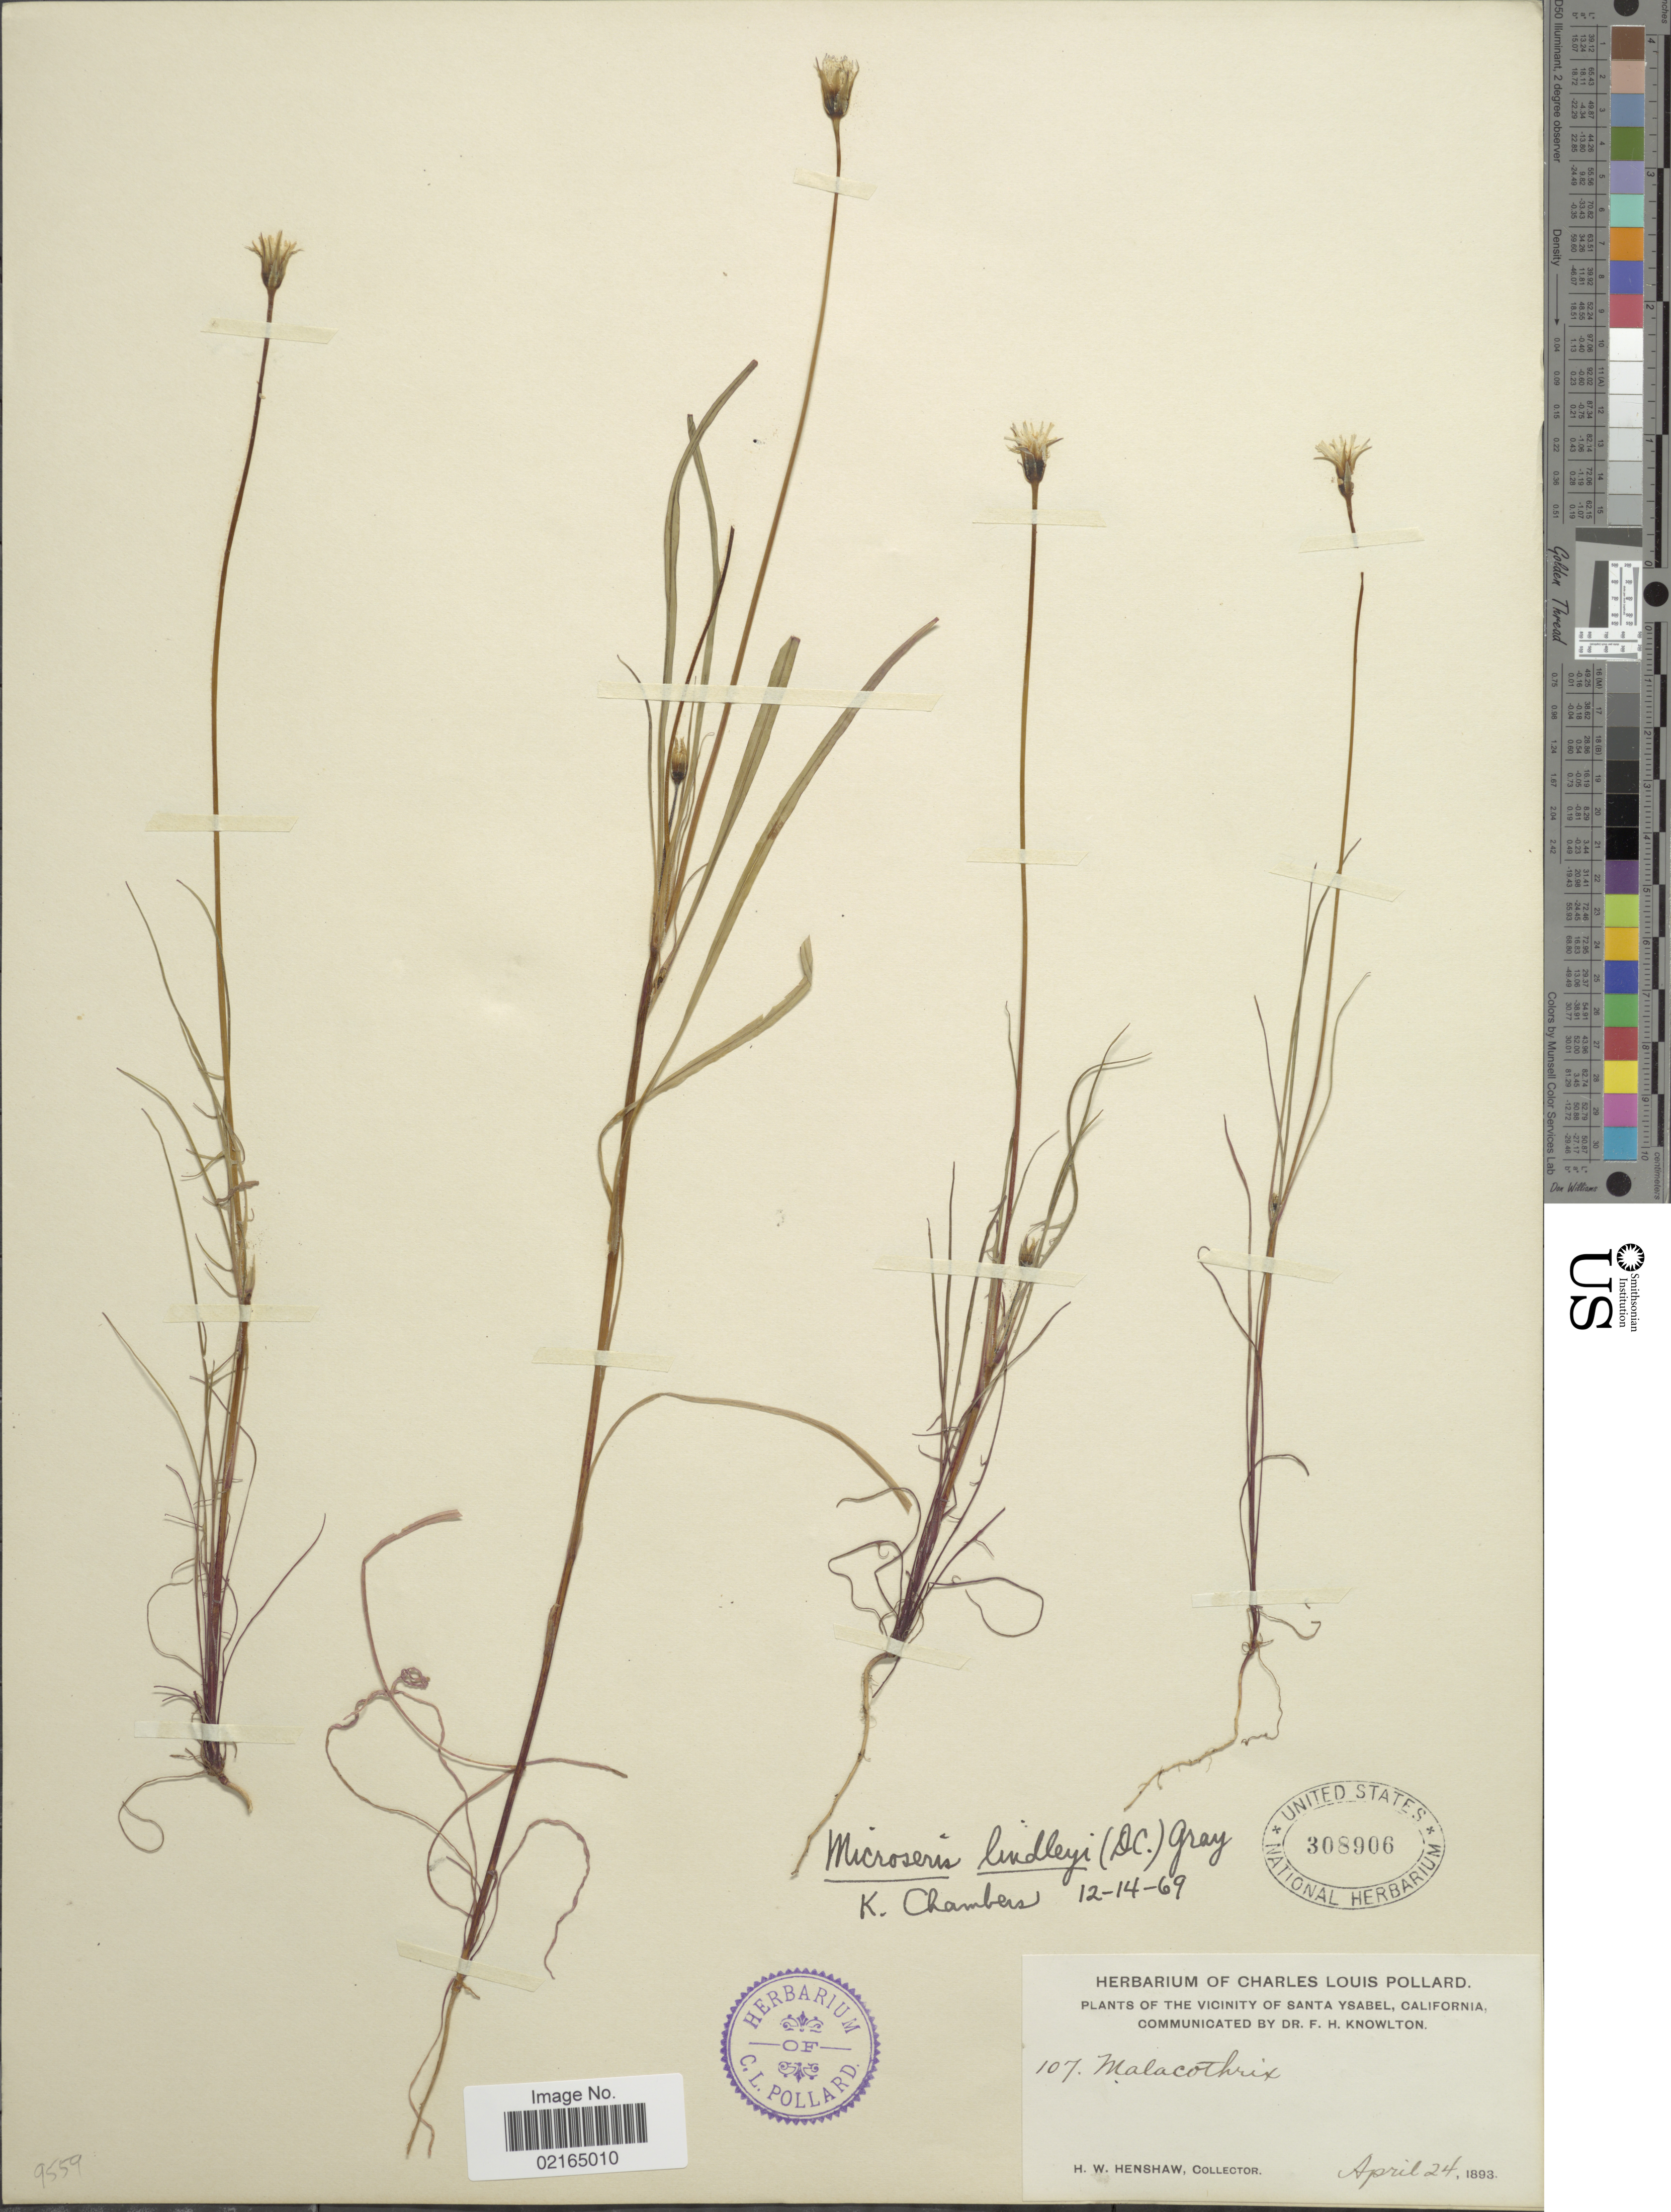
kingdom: Plantae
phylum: Tracheophyta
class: Magnoliopsida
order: Asterales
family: Asteraceae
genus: Uropappus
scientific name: Uropappus lindleyi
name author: (DC.) Nutt.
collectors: H. Henshaw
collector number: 107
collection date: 1893-04-24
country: United States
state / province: California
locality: Vicinity of Santa Ysabel.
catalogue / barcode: US 308906